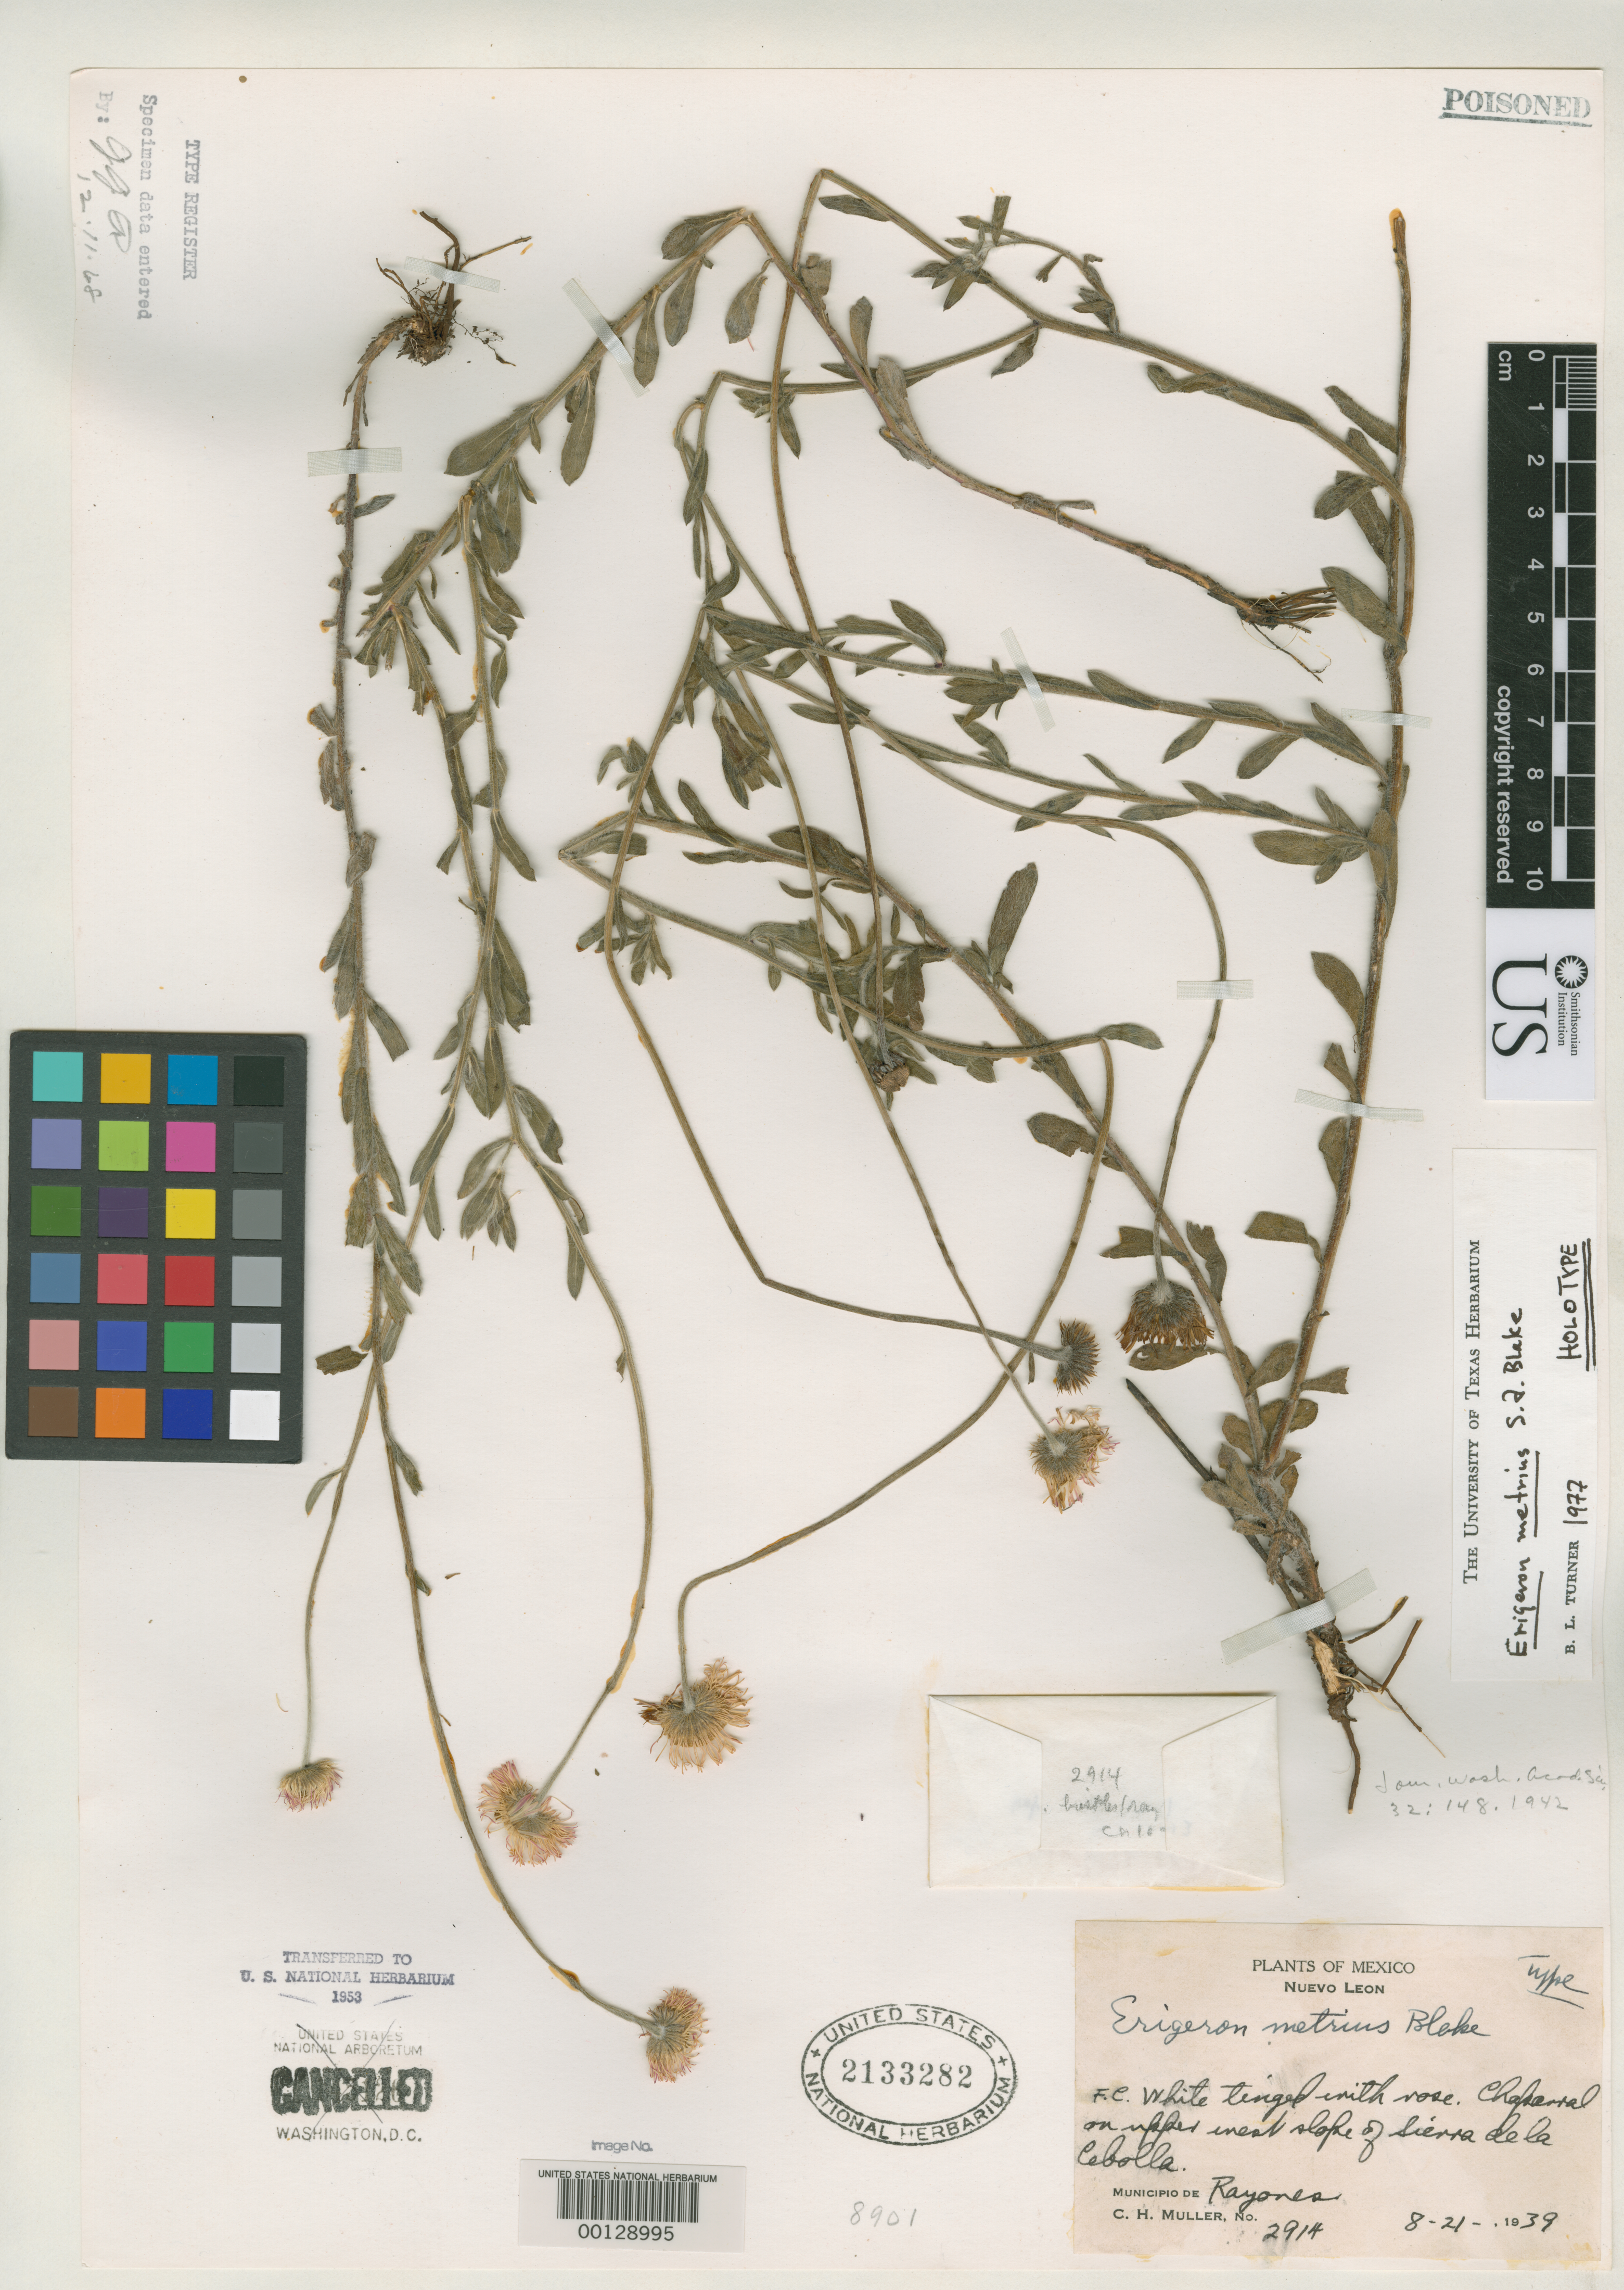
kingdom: Plantae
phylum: Tracheophyta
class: Magnoliopsida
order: Asterales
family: Asteraceae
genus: Erigeron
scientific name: Erigeron metrius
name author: S.F. Blake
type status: Holotype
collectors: C. H. Muller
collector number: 2914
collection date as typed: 21 Aug 1939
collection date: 1939-08-21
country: Mexico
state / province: Nuevo León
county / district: Rayones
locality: Upper W slope of Sierra de La Cebolla.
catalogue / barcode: US 2133282